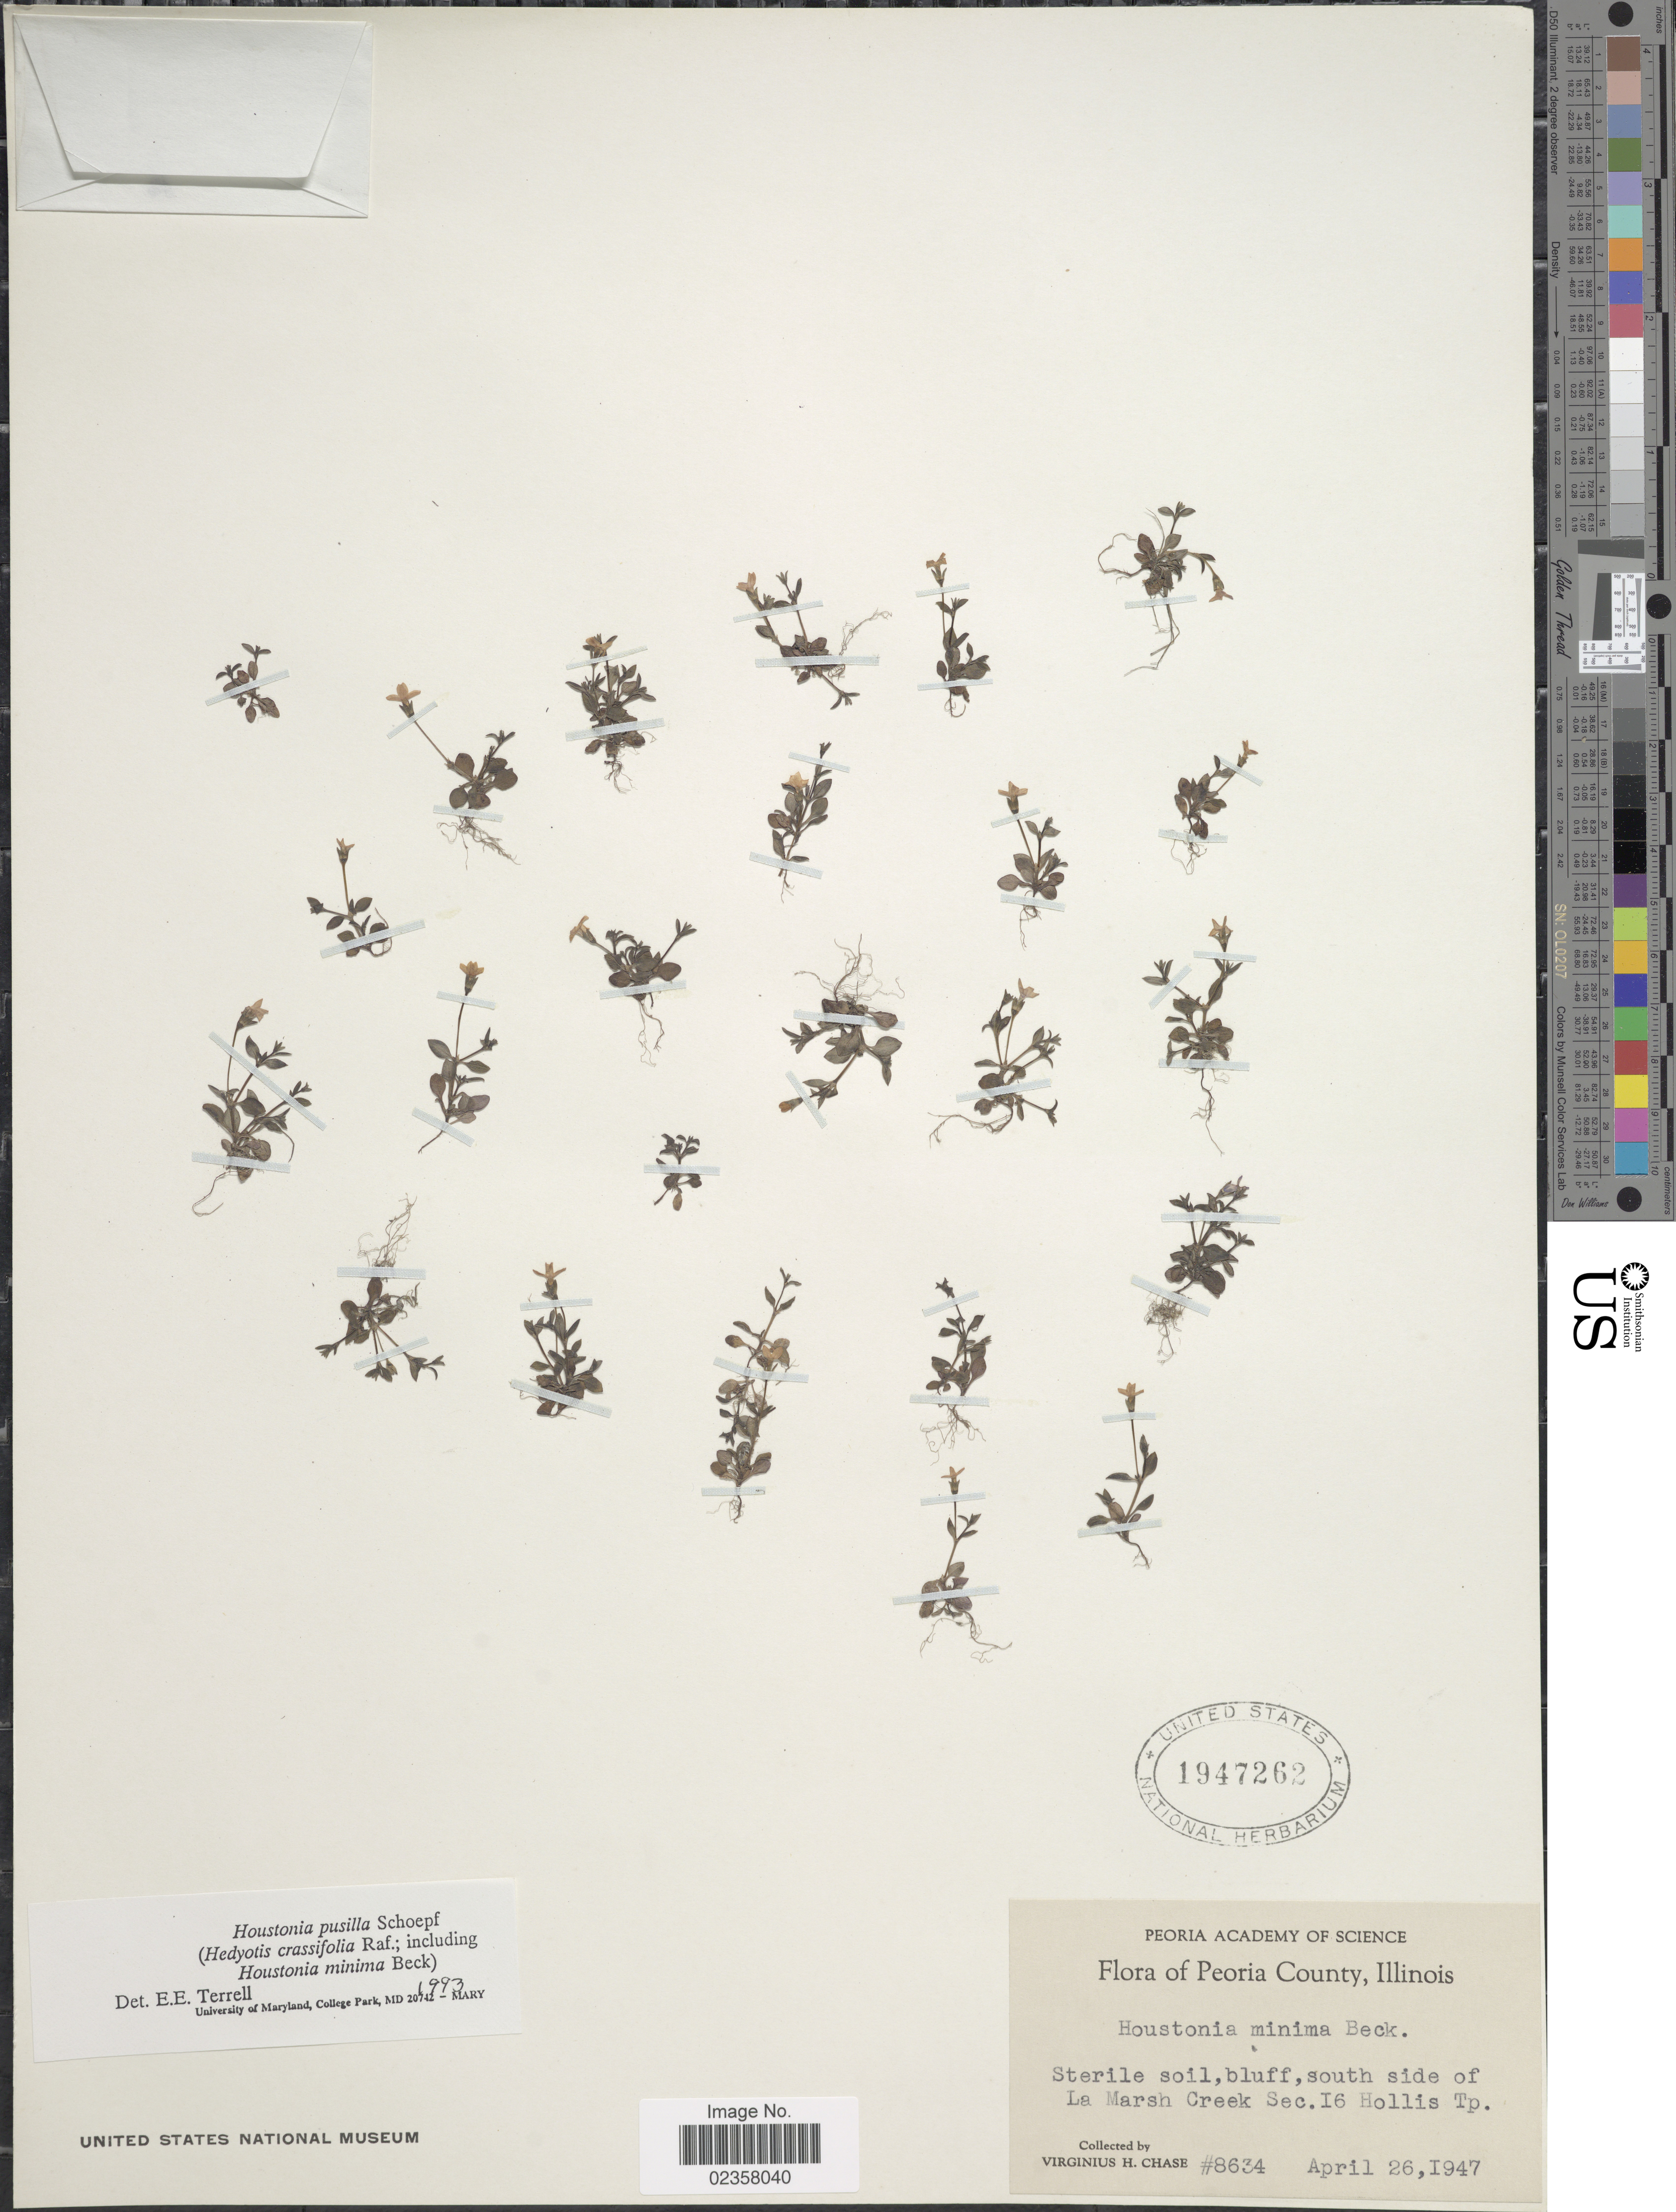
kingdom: Plantae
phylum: Tracheophyta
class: Magnoliopsida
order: Gentianales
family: Rubiaceae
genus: Houstonia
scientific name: Houstonia pusilla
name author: Schoepf.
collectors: V. H. Chase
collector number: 8634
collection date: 1947-04-26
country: United States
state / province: Illinois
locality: Peoria County, Illinois, Sterile soil, south side of La Marsh Creek Sec. 16 Hollis Tp.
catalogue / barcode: US 1947262